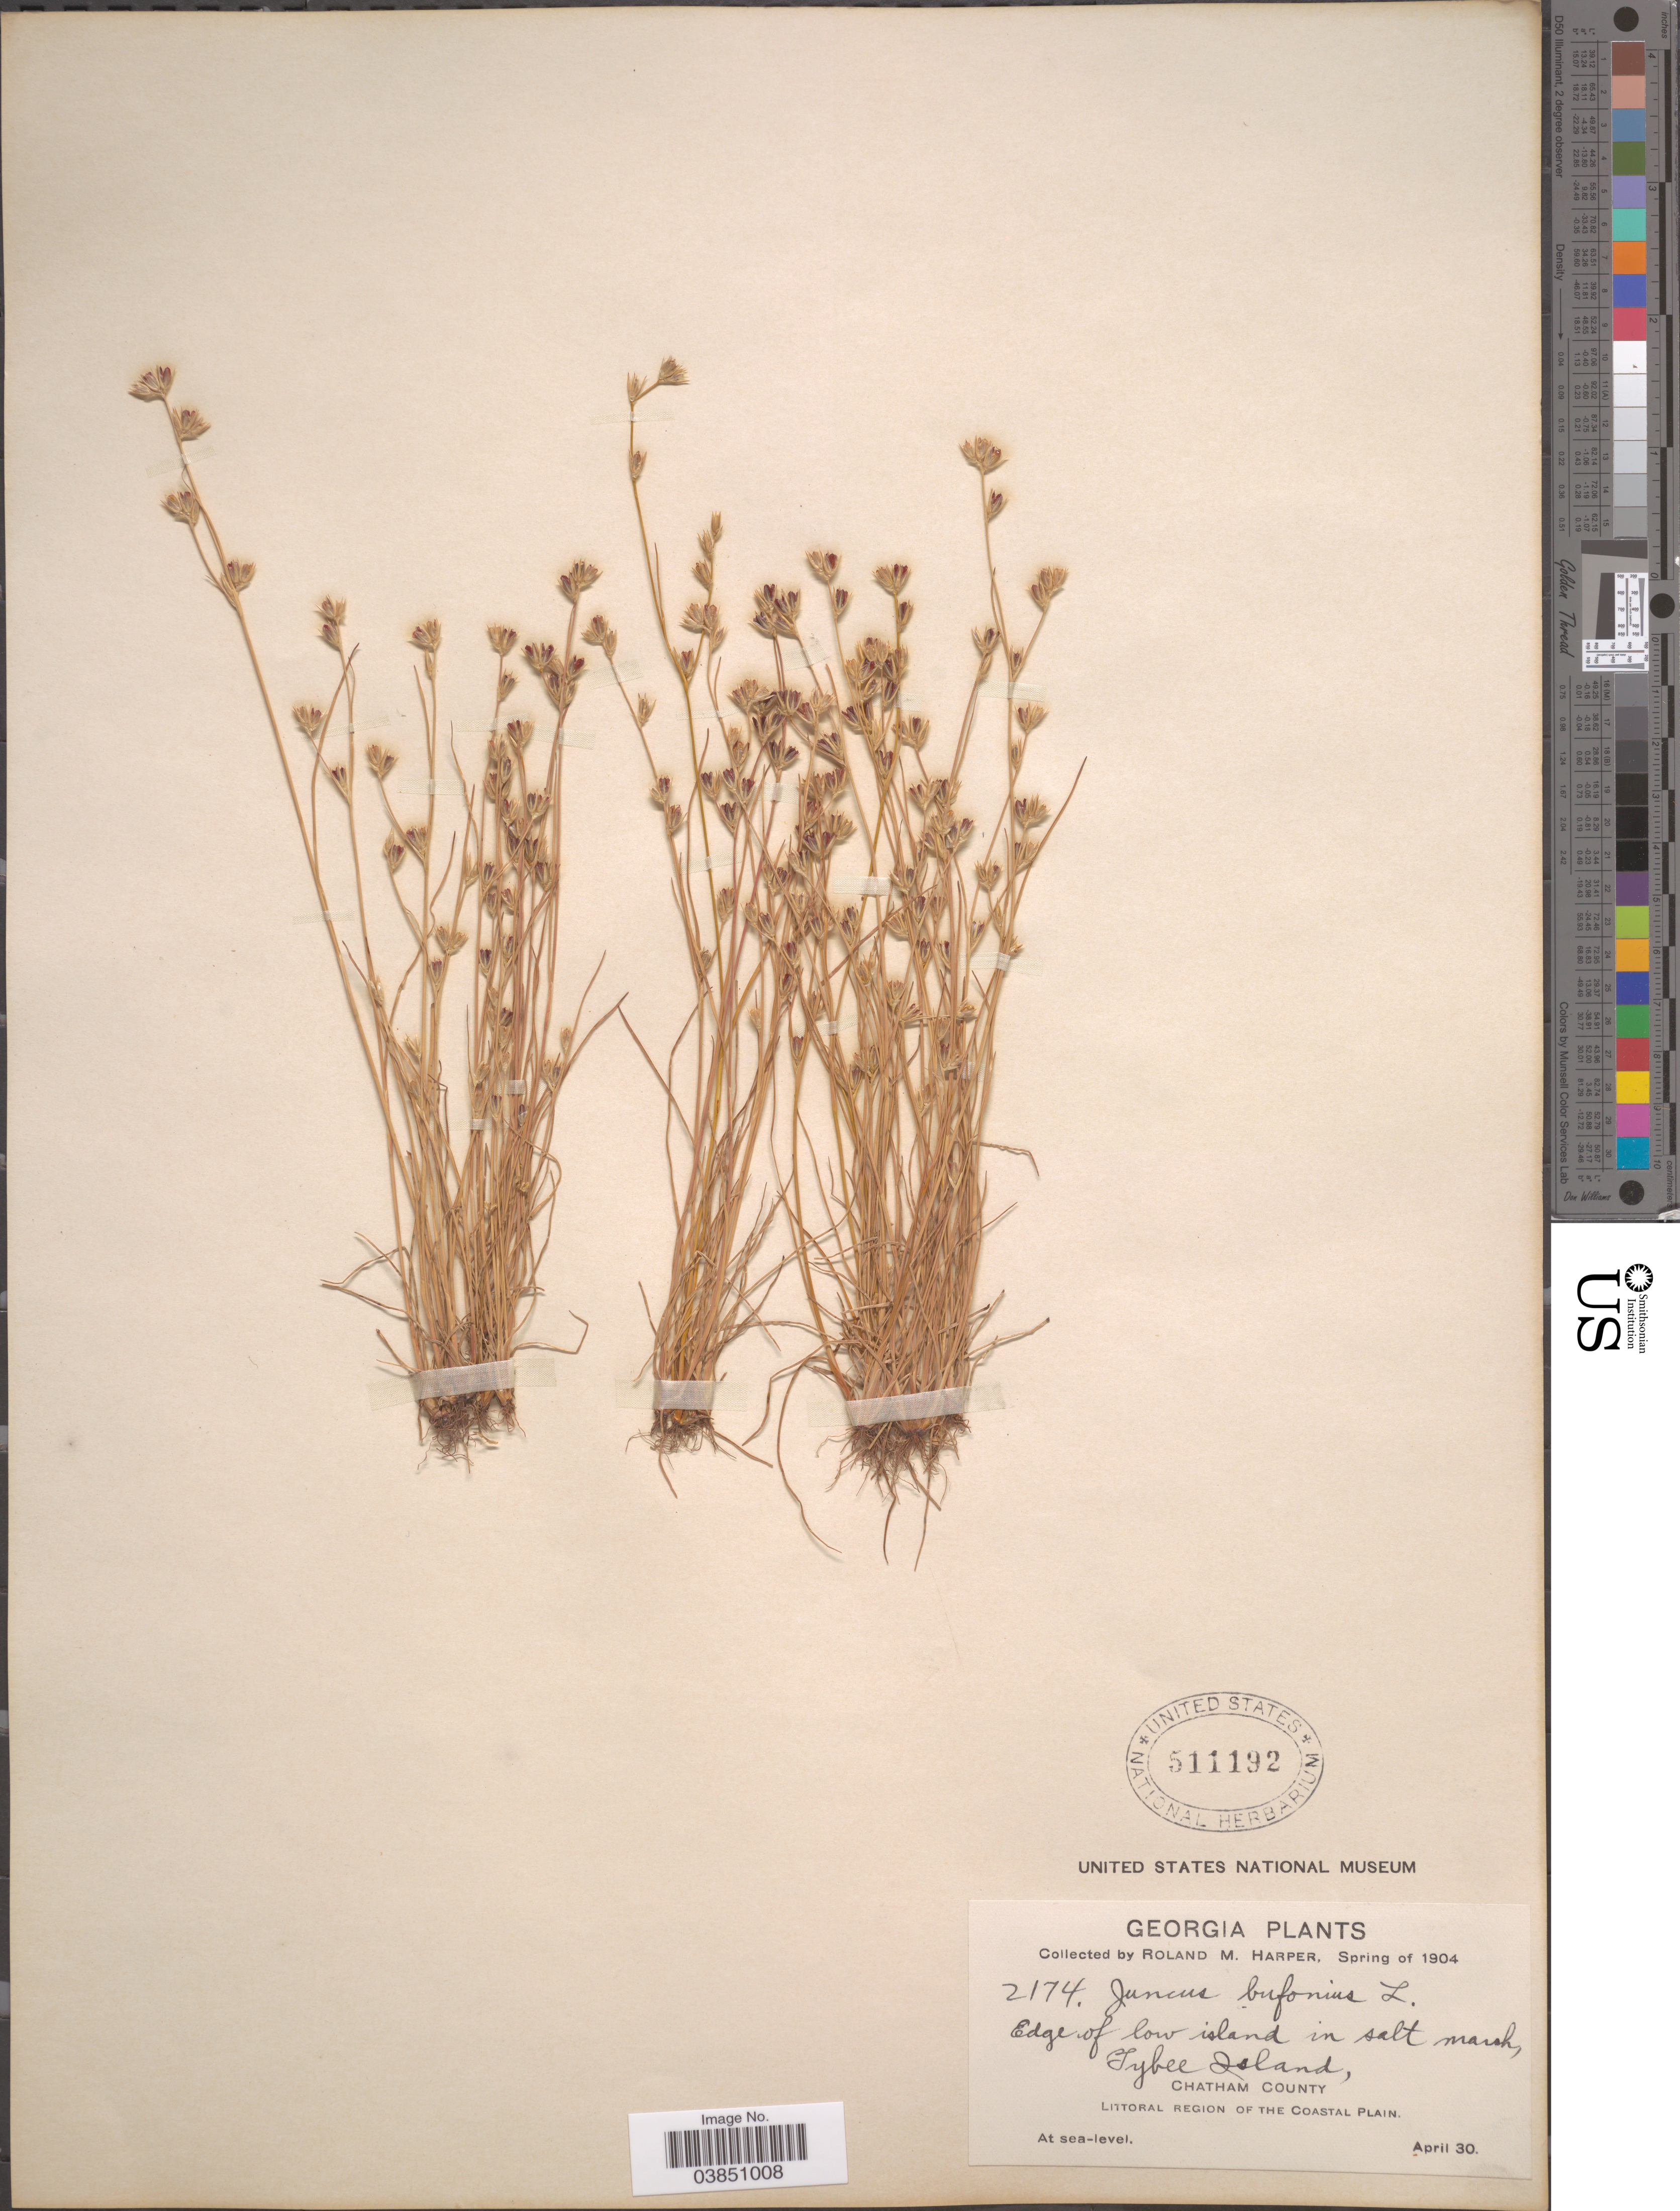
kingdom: Plantae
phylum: Tracheophyta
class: Liliopsida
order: Poales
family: Juncaceae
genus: Juncus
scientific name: Juncus bufonius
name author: L.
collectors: R. M. Harper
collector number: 2174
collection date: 1904-04-30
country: United States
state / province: Georgia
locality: Edge of low island in salt marsh, Tybee Island, Chatham County. Littoral Region of the Coastal Plain.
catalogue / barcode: US 511192